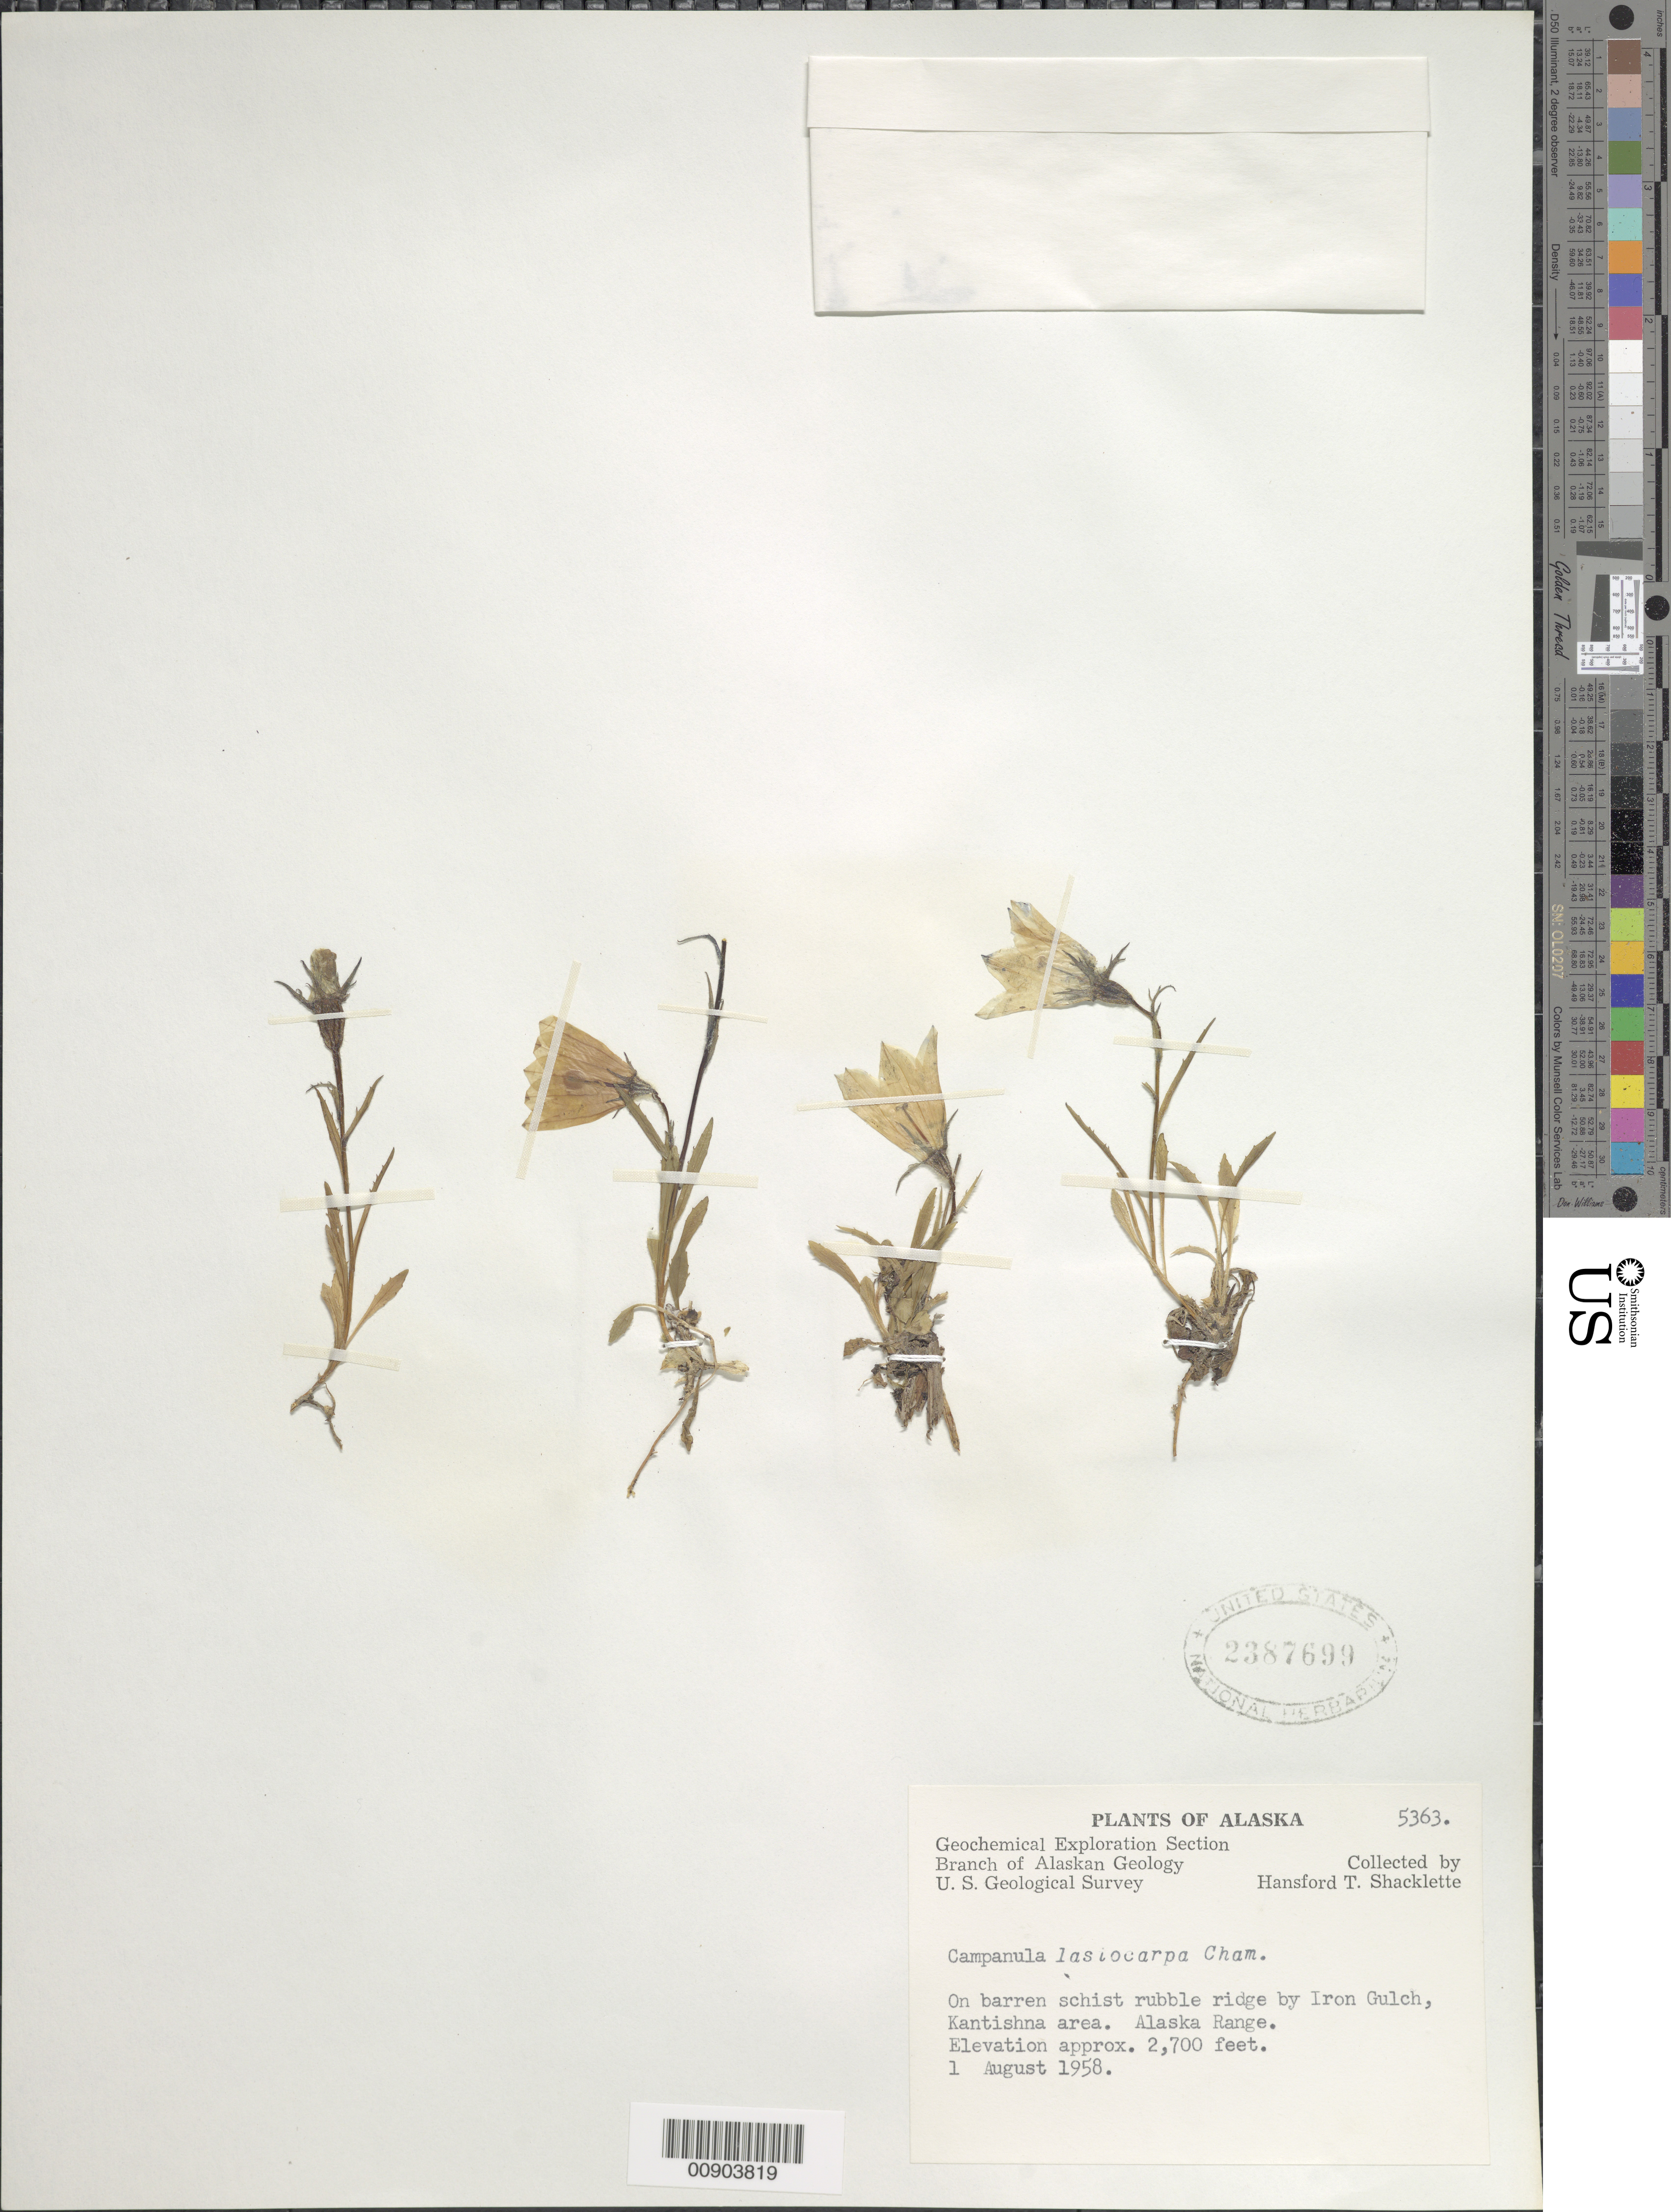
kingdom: Plantae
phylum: Tracheophyta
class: Magnoliopsida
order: Asterales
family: Campanulaceae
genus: Campanula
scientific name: Campanula lasiocarpa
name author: Cham.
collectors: H. Shacklette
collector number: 5363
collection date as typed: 01 Aug 1958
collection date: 1958-08-01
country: United States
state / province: Alaska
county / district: Kantishna District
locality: Iron Gulch, Kantishna area. Alaska Range.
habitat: On barren schist rubble ridge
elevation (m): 823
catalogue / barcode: US 2387690